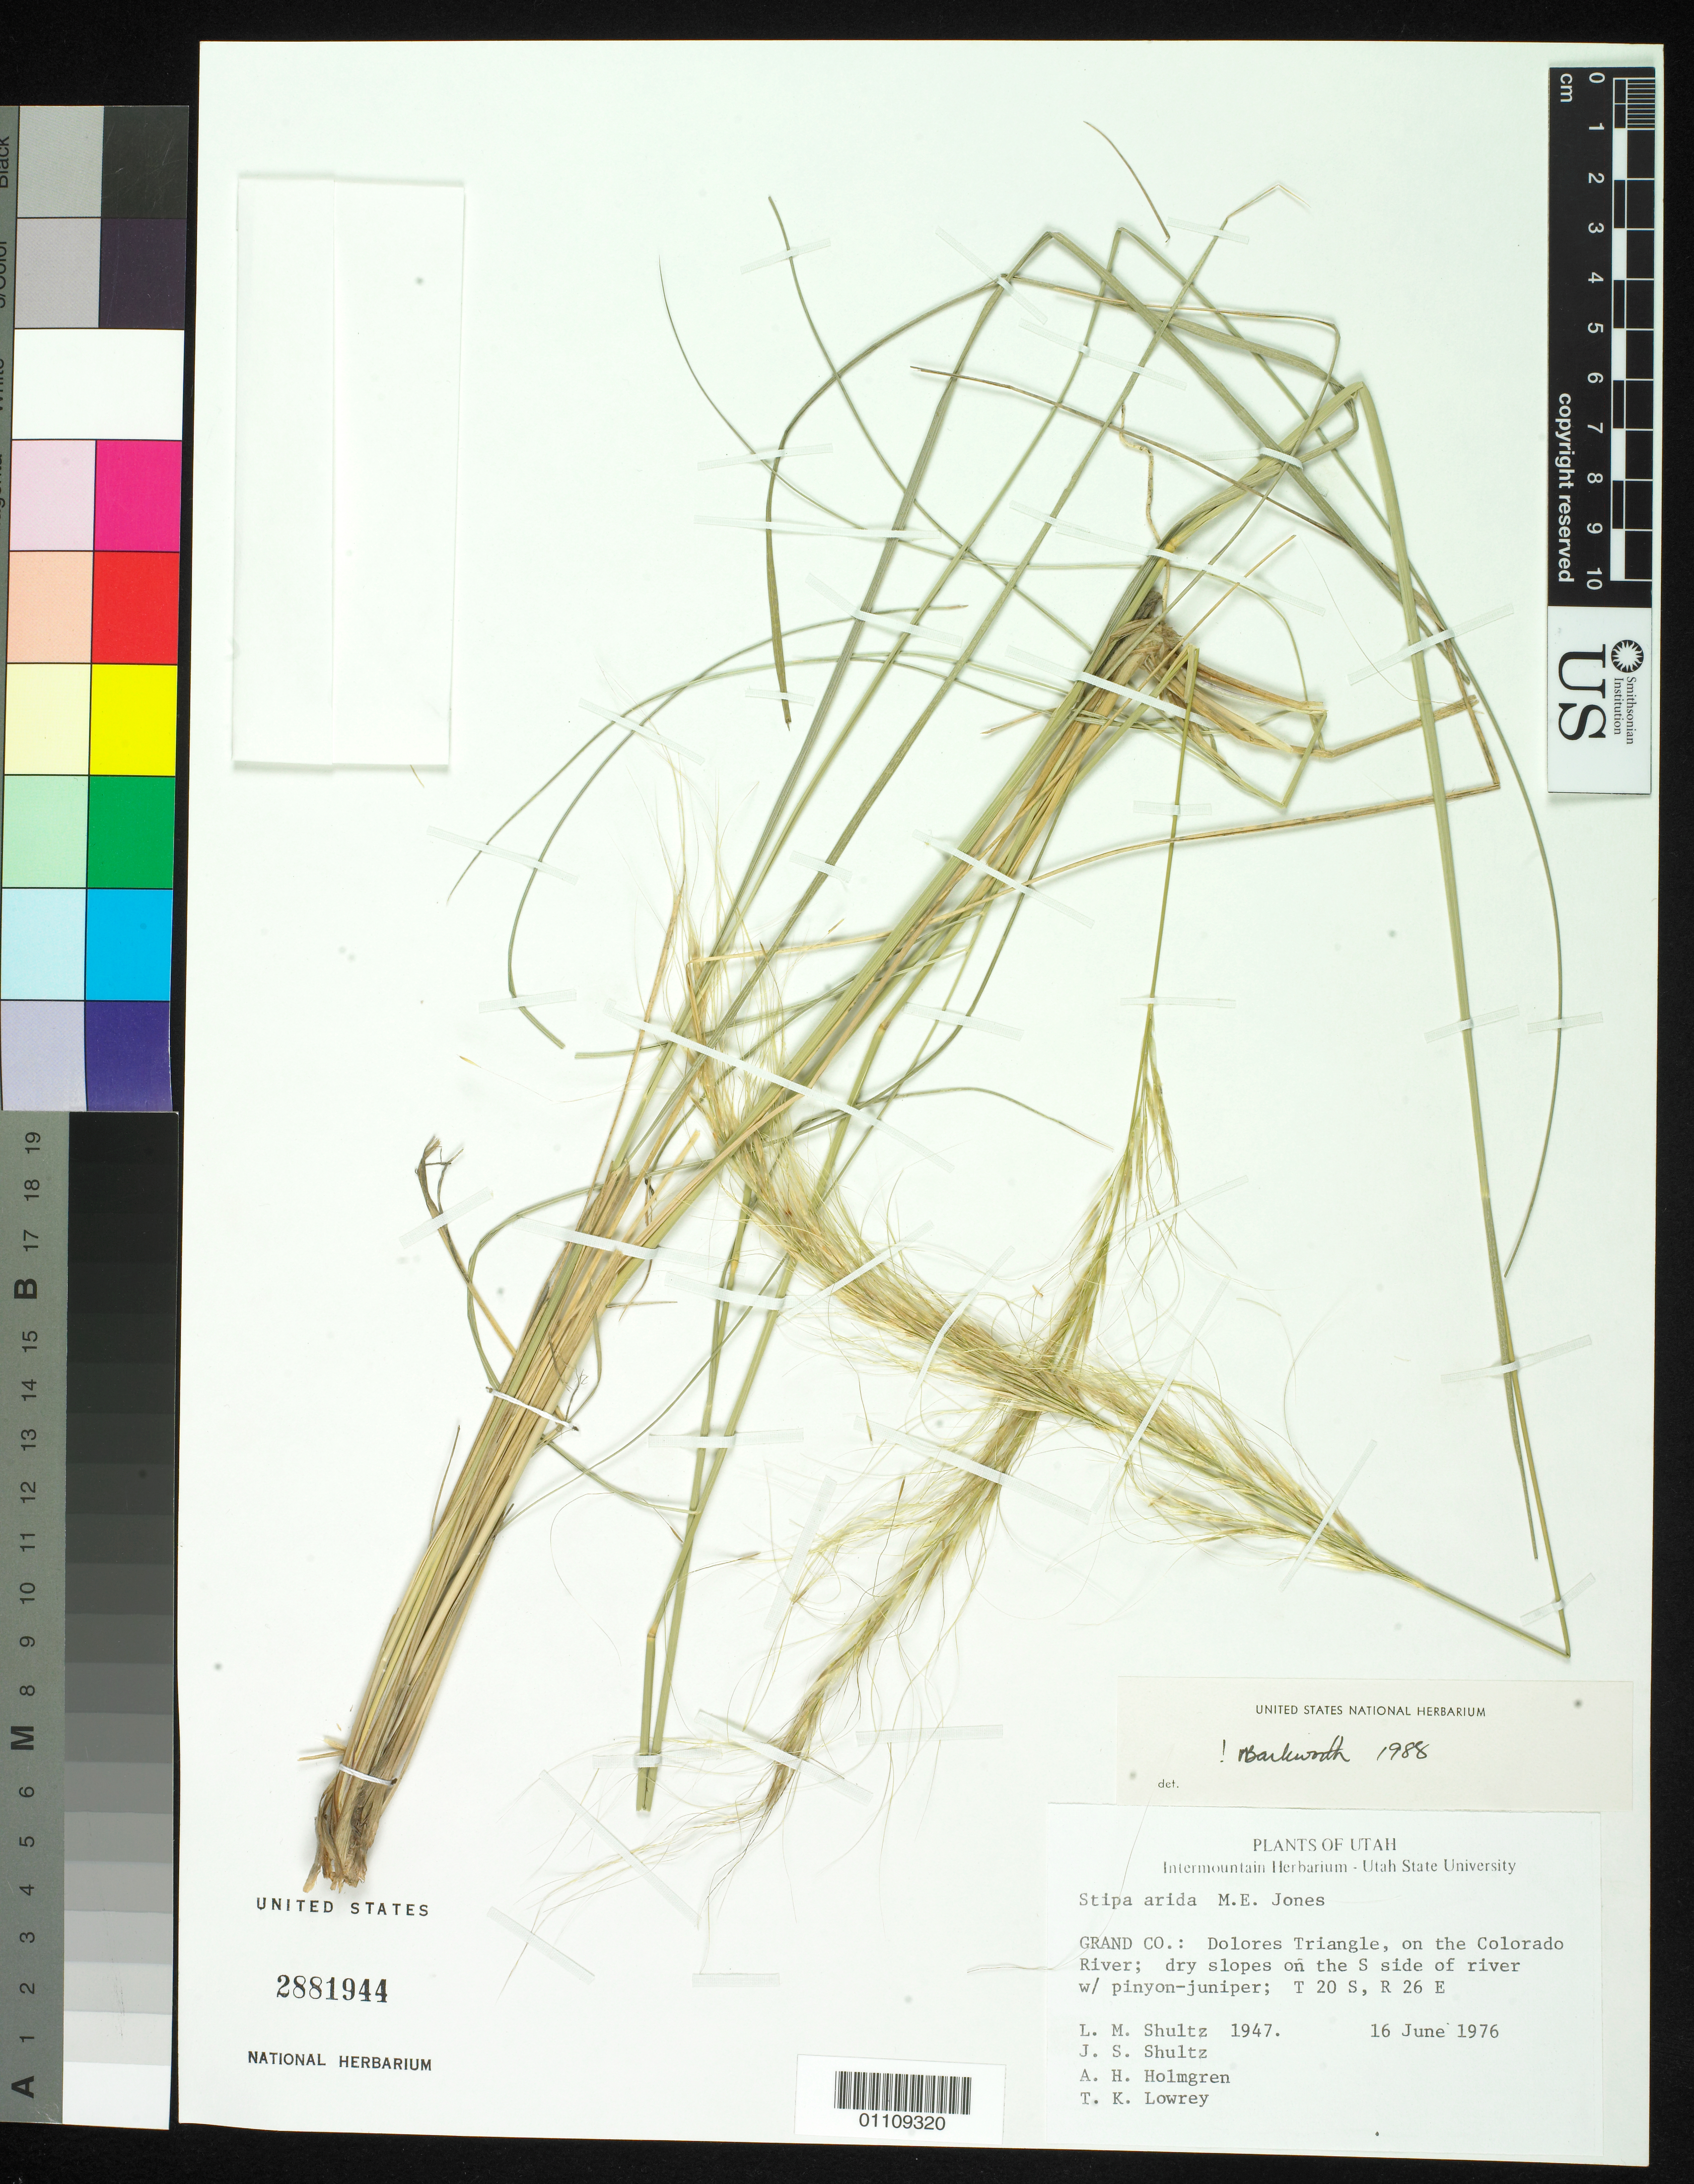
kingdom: Plantae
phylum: Tracheophyta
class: Liliopsida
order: Poales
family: Poaceae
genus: Eriocoma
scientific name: Eriocoma arida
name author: (M.E. Jones) Romasch.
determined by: Poaceae Reorganization Project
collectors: L. Shultz, J. Shultz, A. H. Holmgren & T. K. Lowrey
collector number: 1947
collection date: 1976-06-16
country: United States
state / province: Utah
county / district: Grand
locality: Dolores Triangle, on the Colorado River; dry slopes on the S. side of river w/ pinyon-juniper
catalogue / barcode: US 2881944